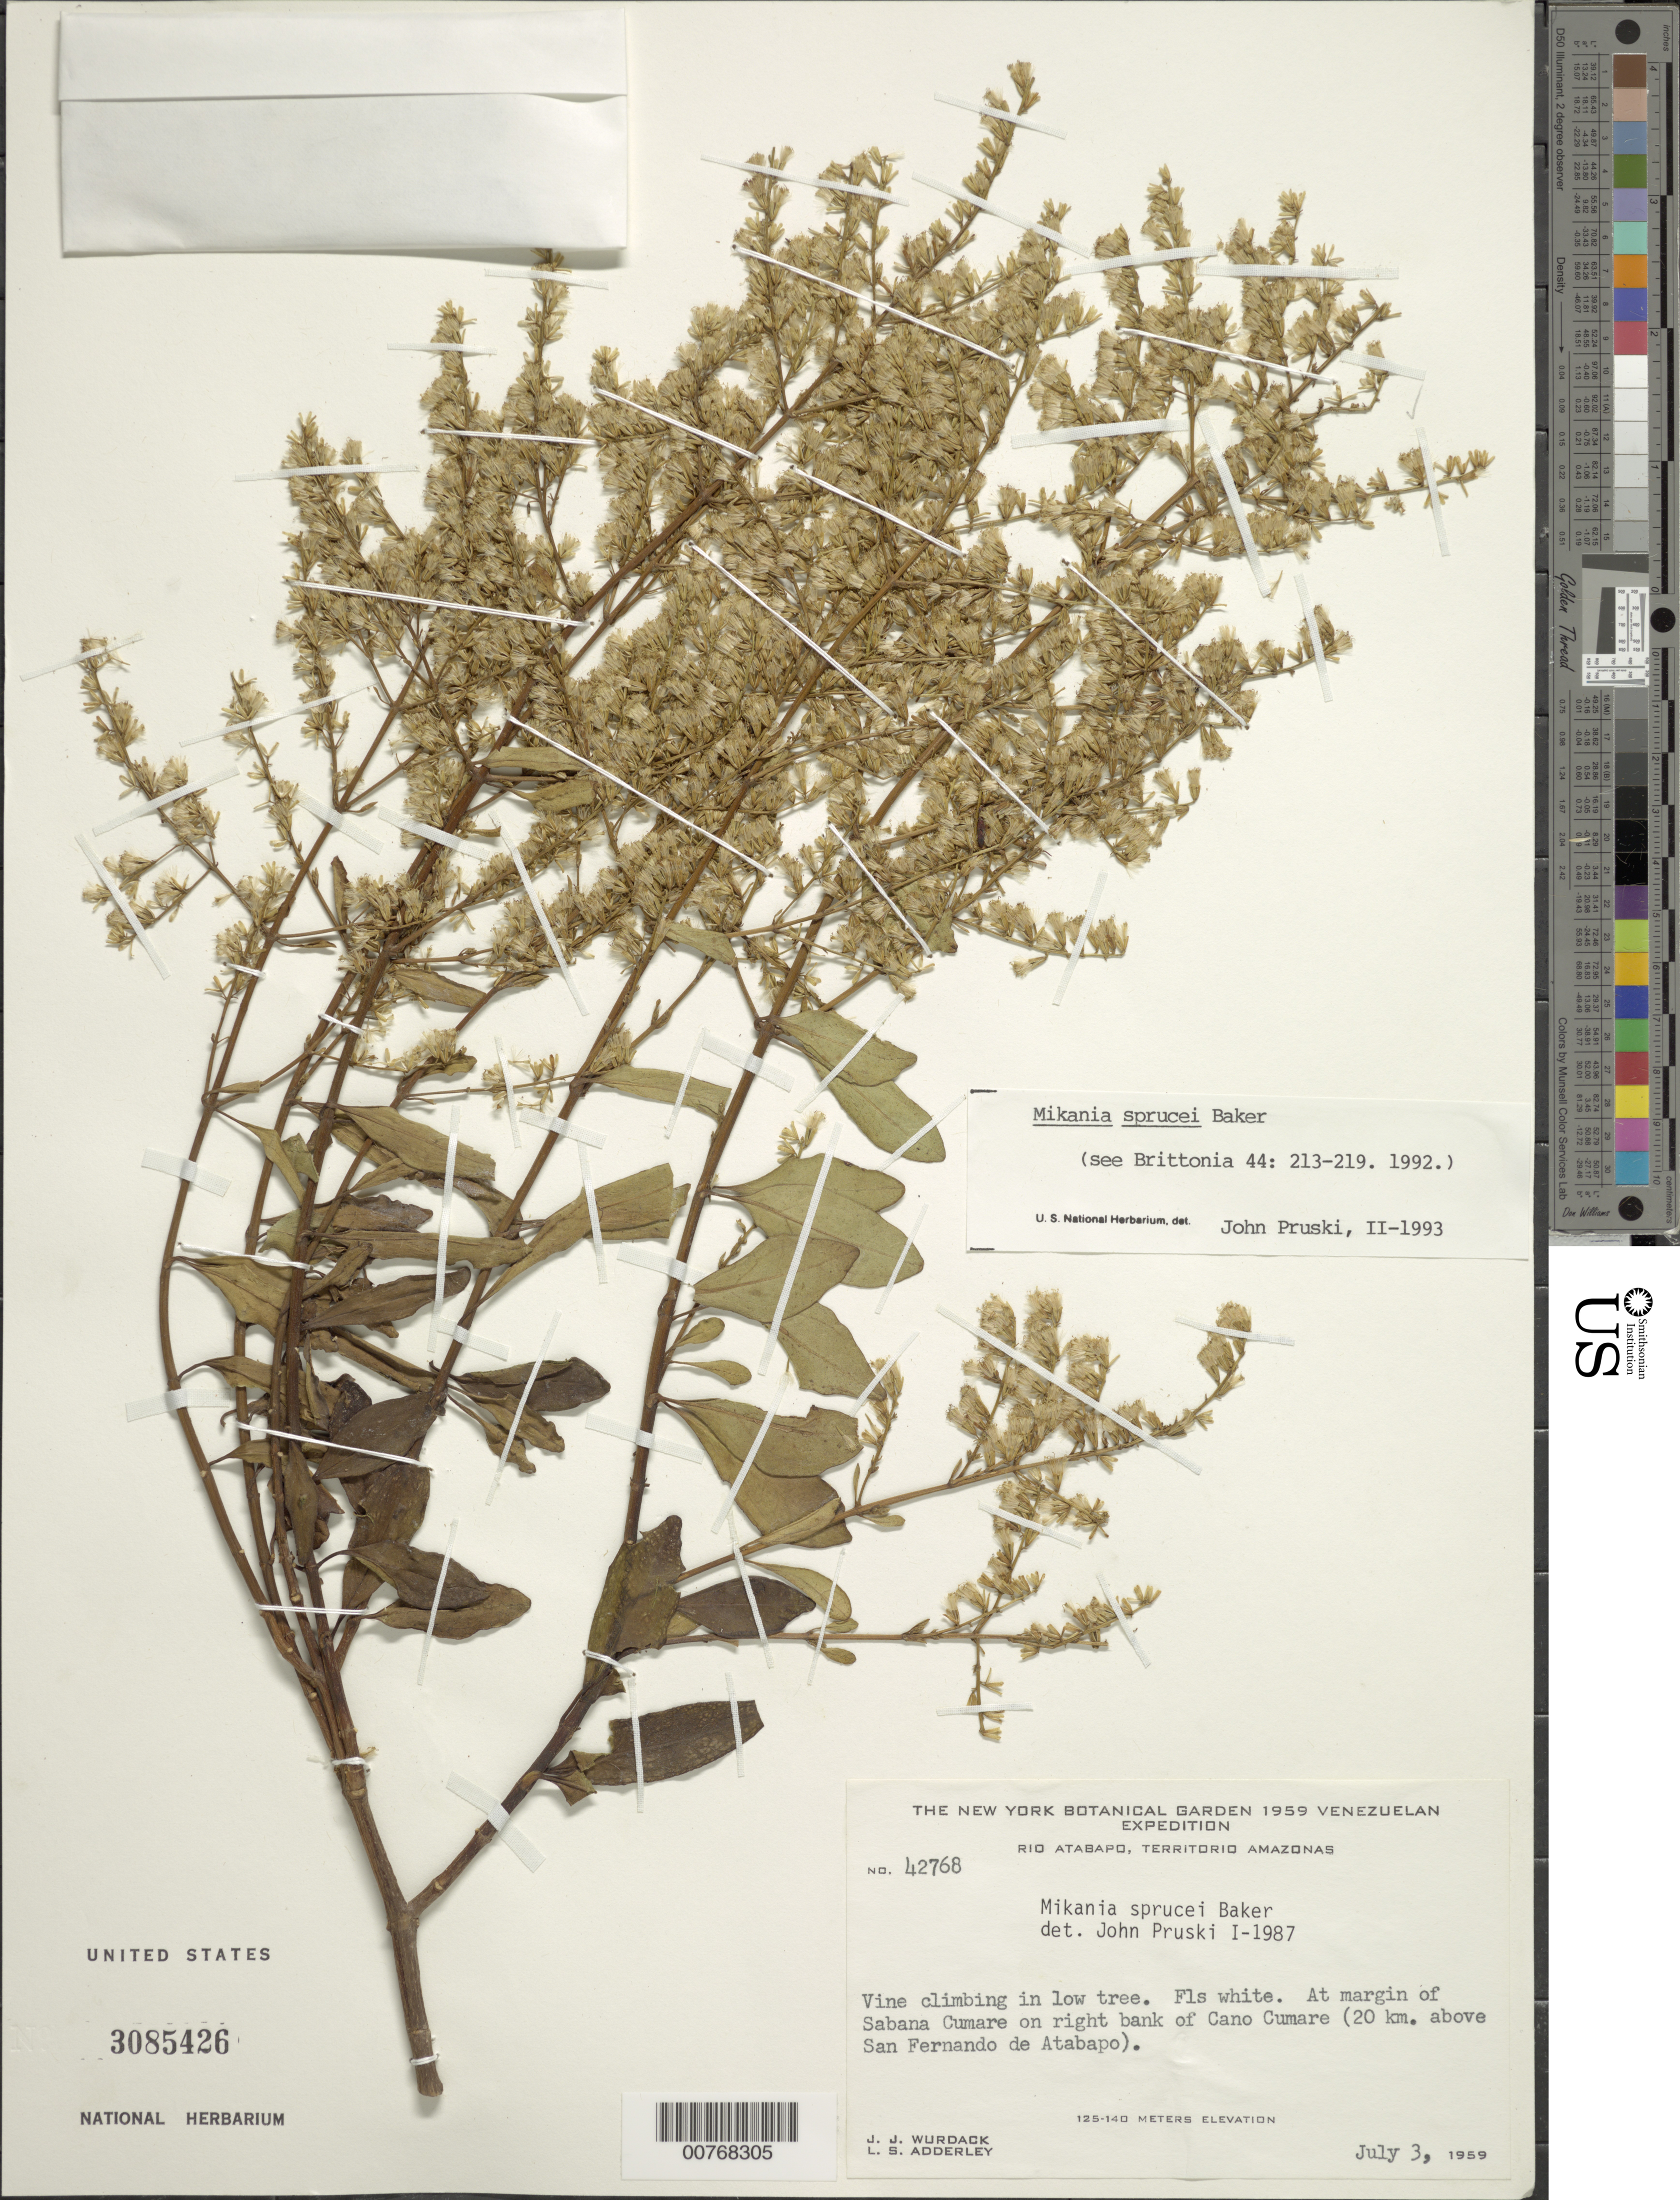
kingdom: Plantae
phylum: Tracheophyta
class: Magnoliopsida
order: Asterales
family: Asteraceae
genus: Mikania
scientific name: Mikania sprucei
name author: Baker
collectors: J. J. Wurdack & L. S. Adderley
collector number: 42768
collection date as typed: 3-Jun-59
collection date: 1959-06-03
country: Venezuela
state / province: Amazonas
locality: Sabana Cumare on right bank of Caño Cumare, Río Atabapo, 20 km above San Fernando de Atabapo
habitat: Savanna margin, climbing in low trees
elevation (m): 125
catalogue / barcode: US 3085426